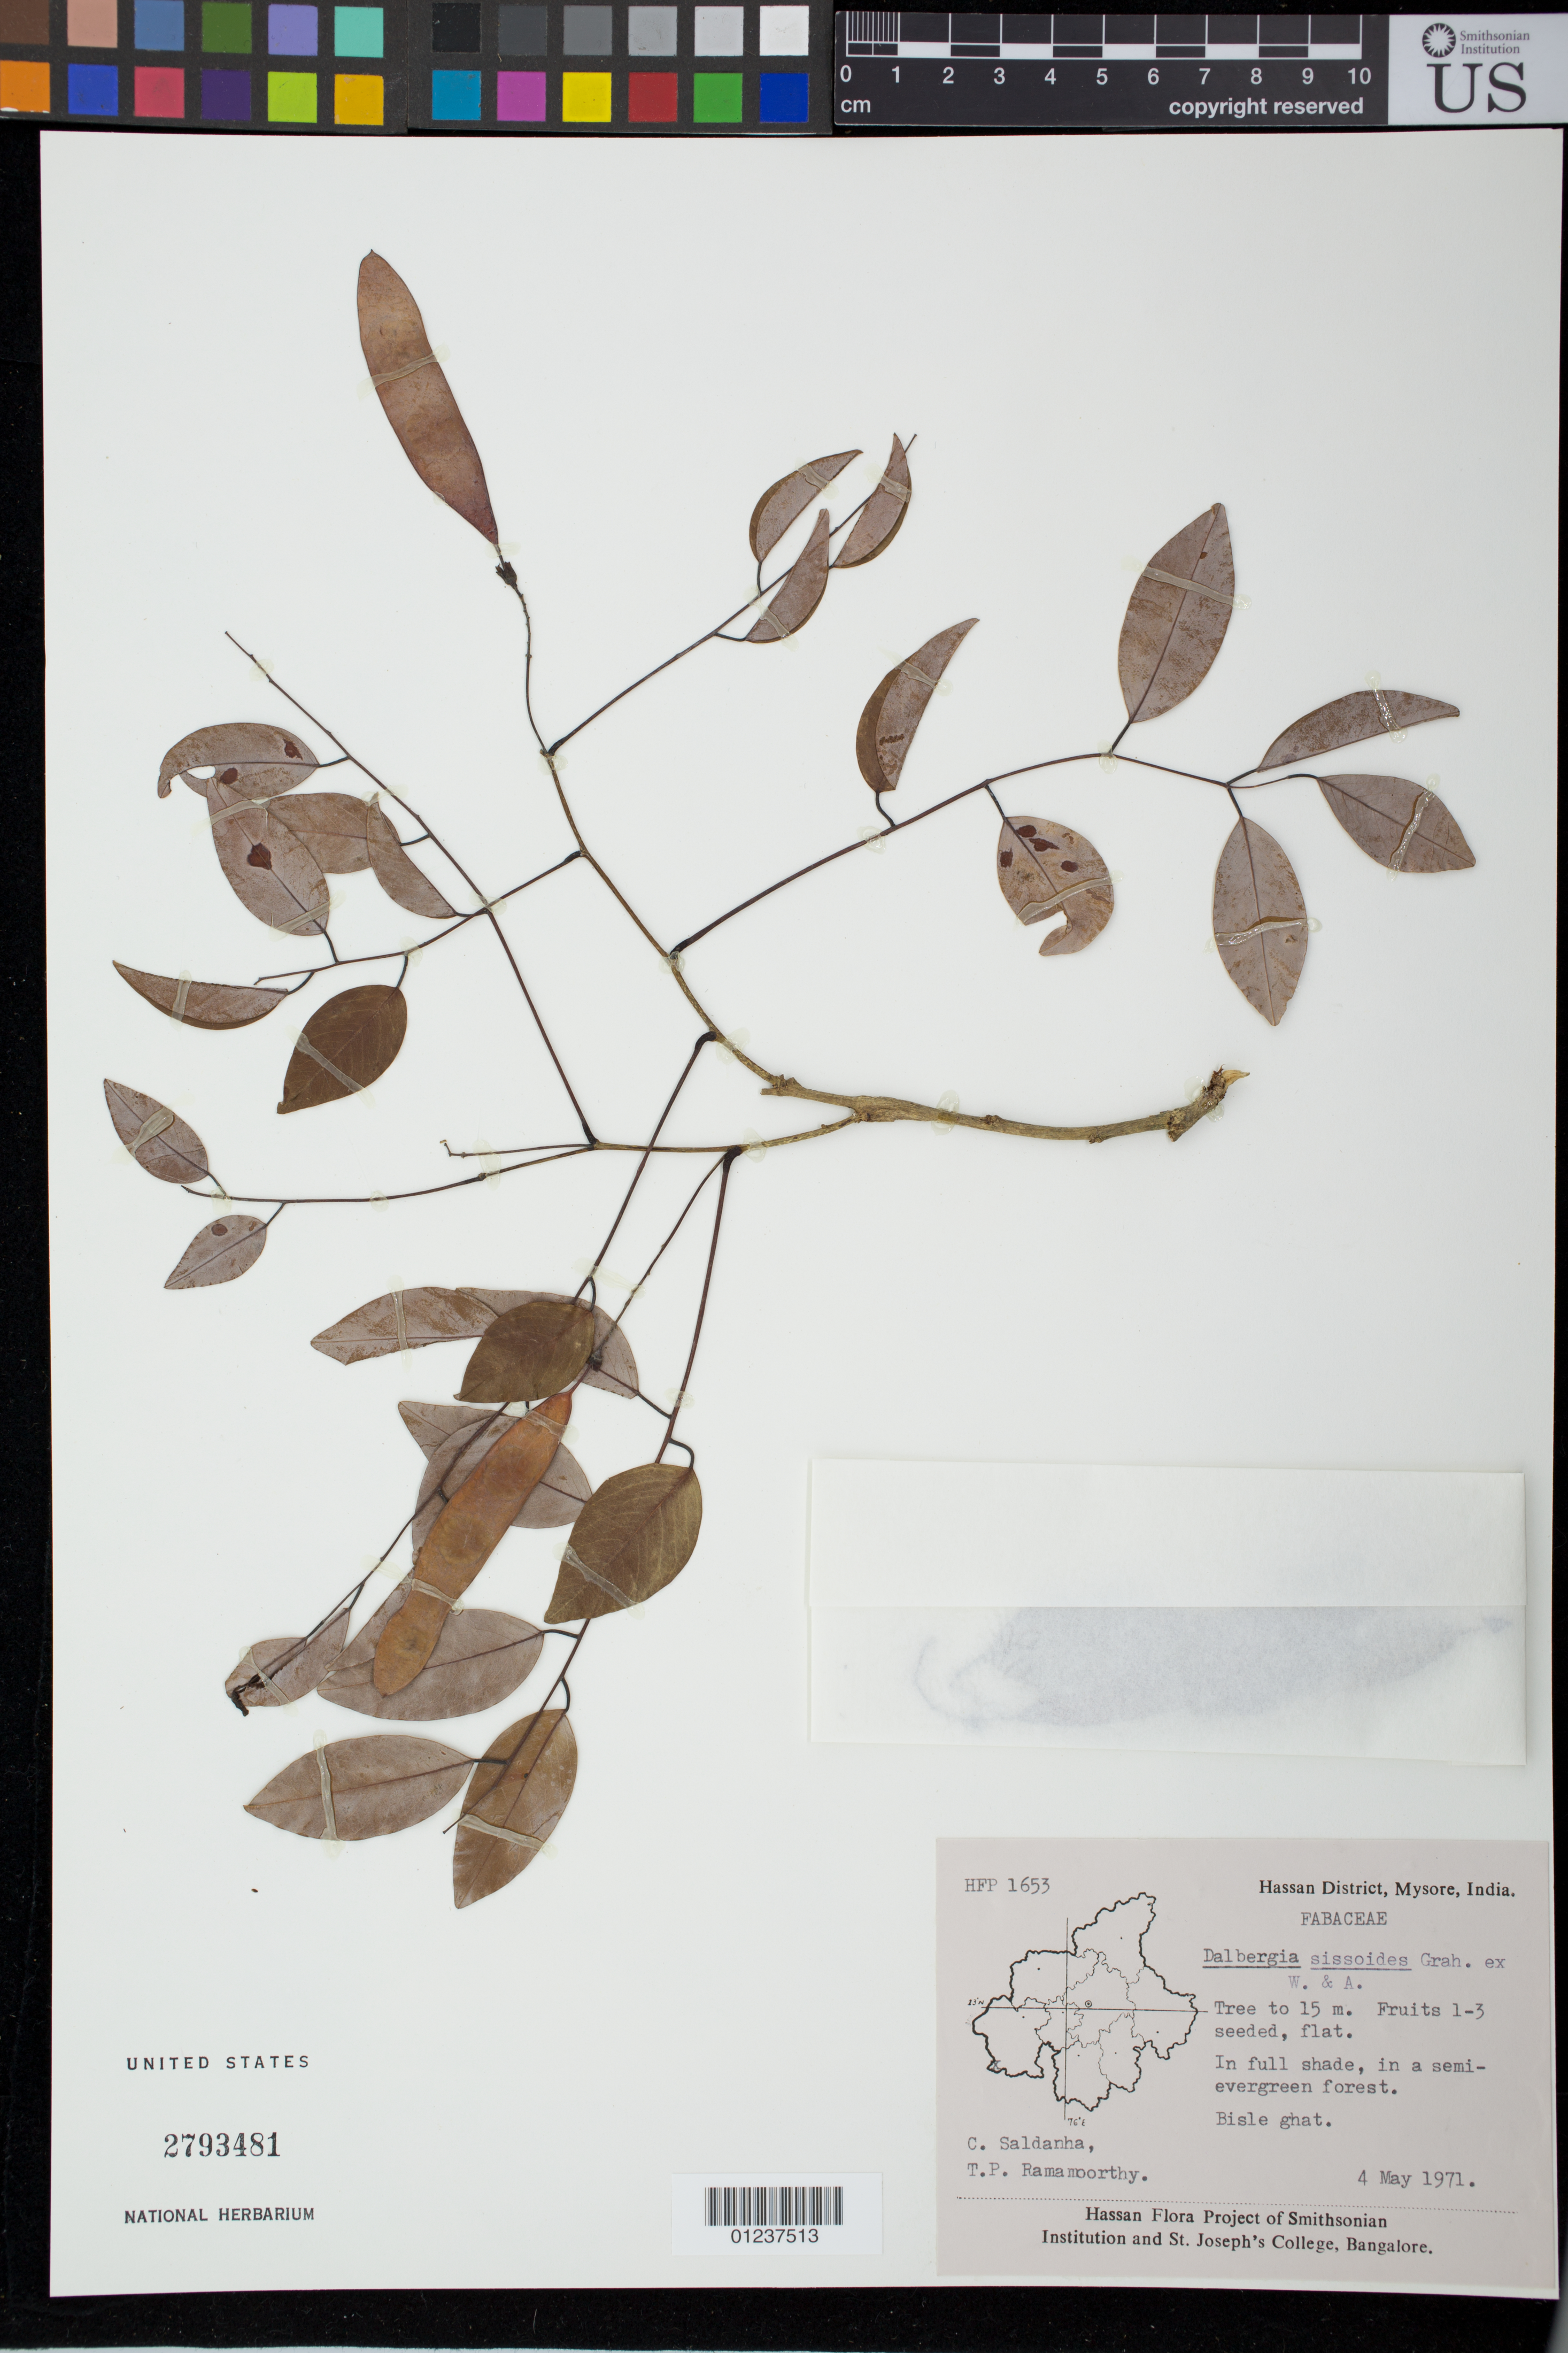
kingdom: Plantae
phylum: Tracheophyta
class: Magnoliopsida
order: Fabales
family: Fabaceae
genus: Dalbergia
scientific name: Dalbergia sissoides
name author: Wight & Arn.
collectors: C. J. Saldanha & T. P. Ramamoorthy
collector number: HFP 1653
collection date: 1971-05-04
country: India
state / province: Karnataka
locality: Hassan district. Bisle ghat. Mysore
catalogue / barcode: US 2793481